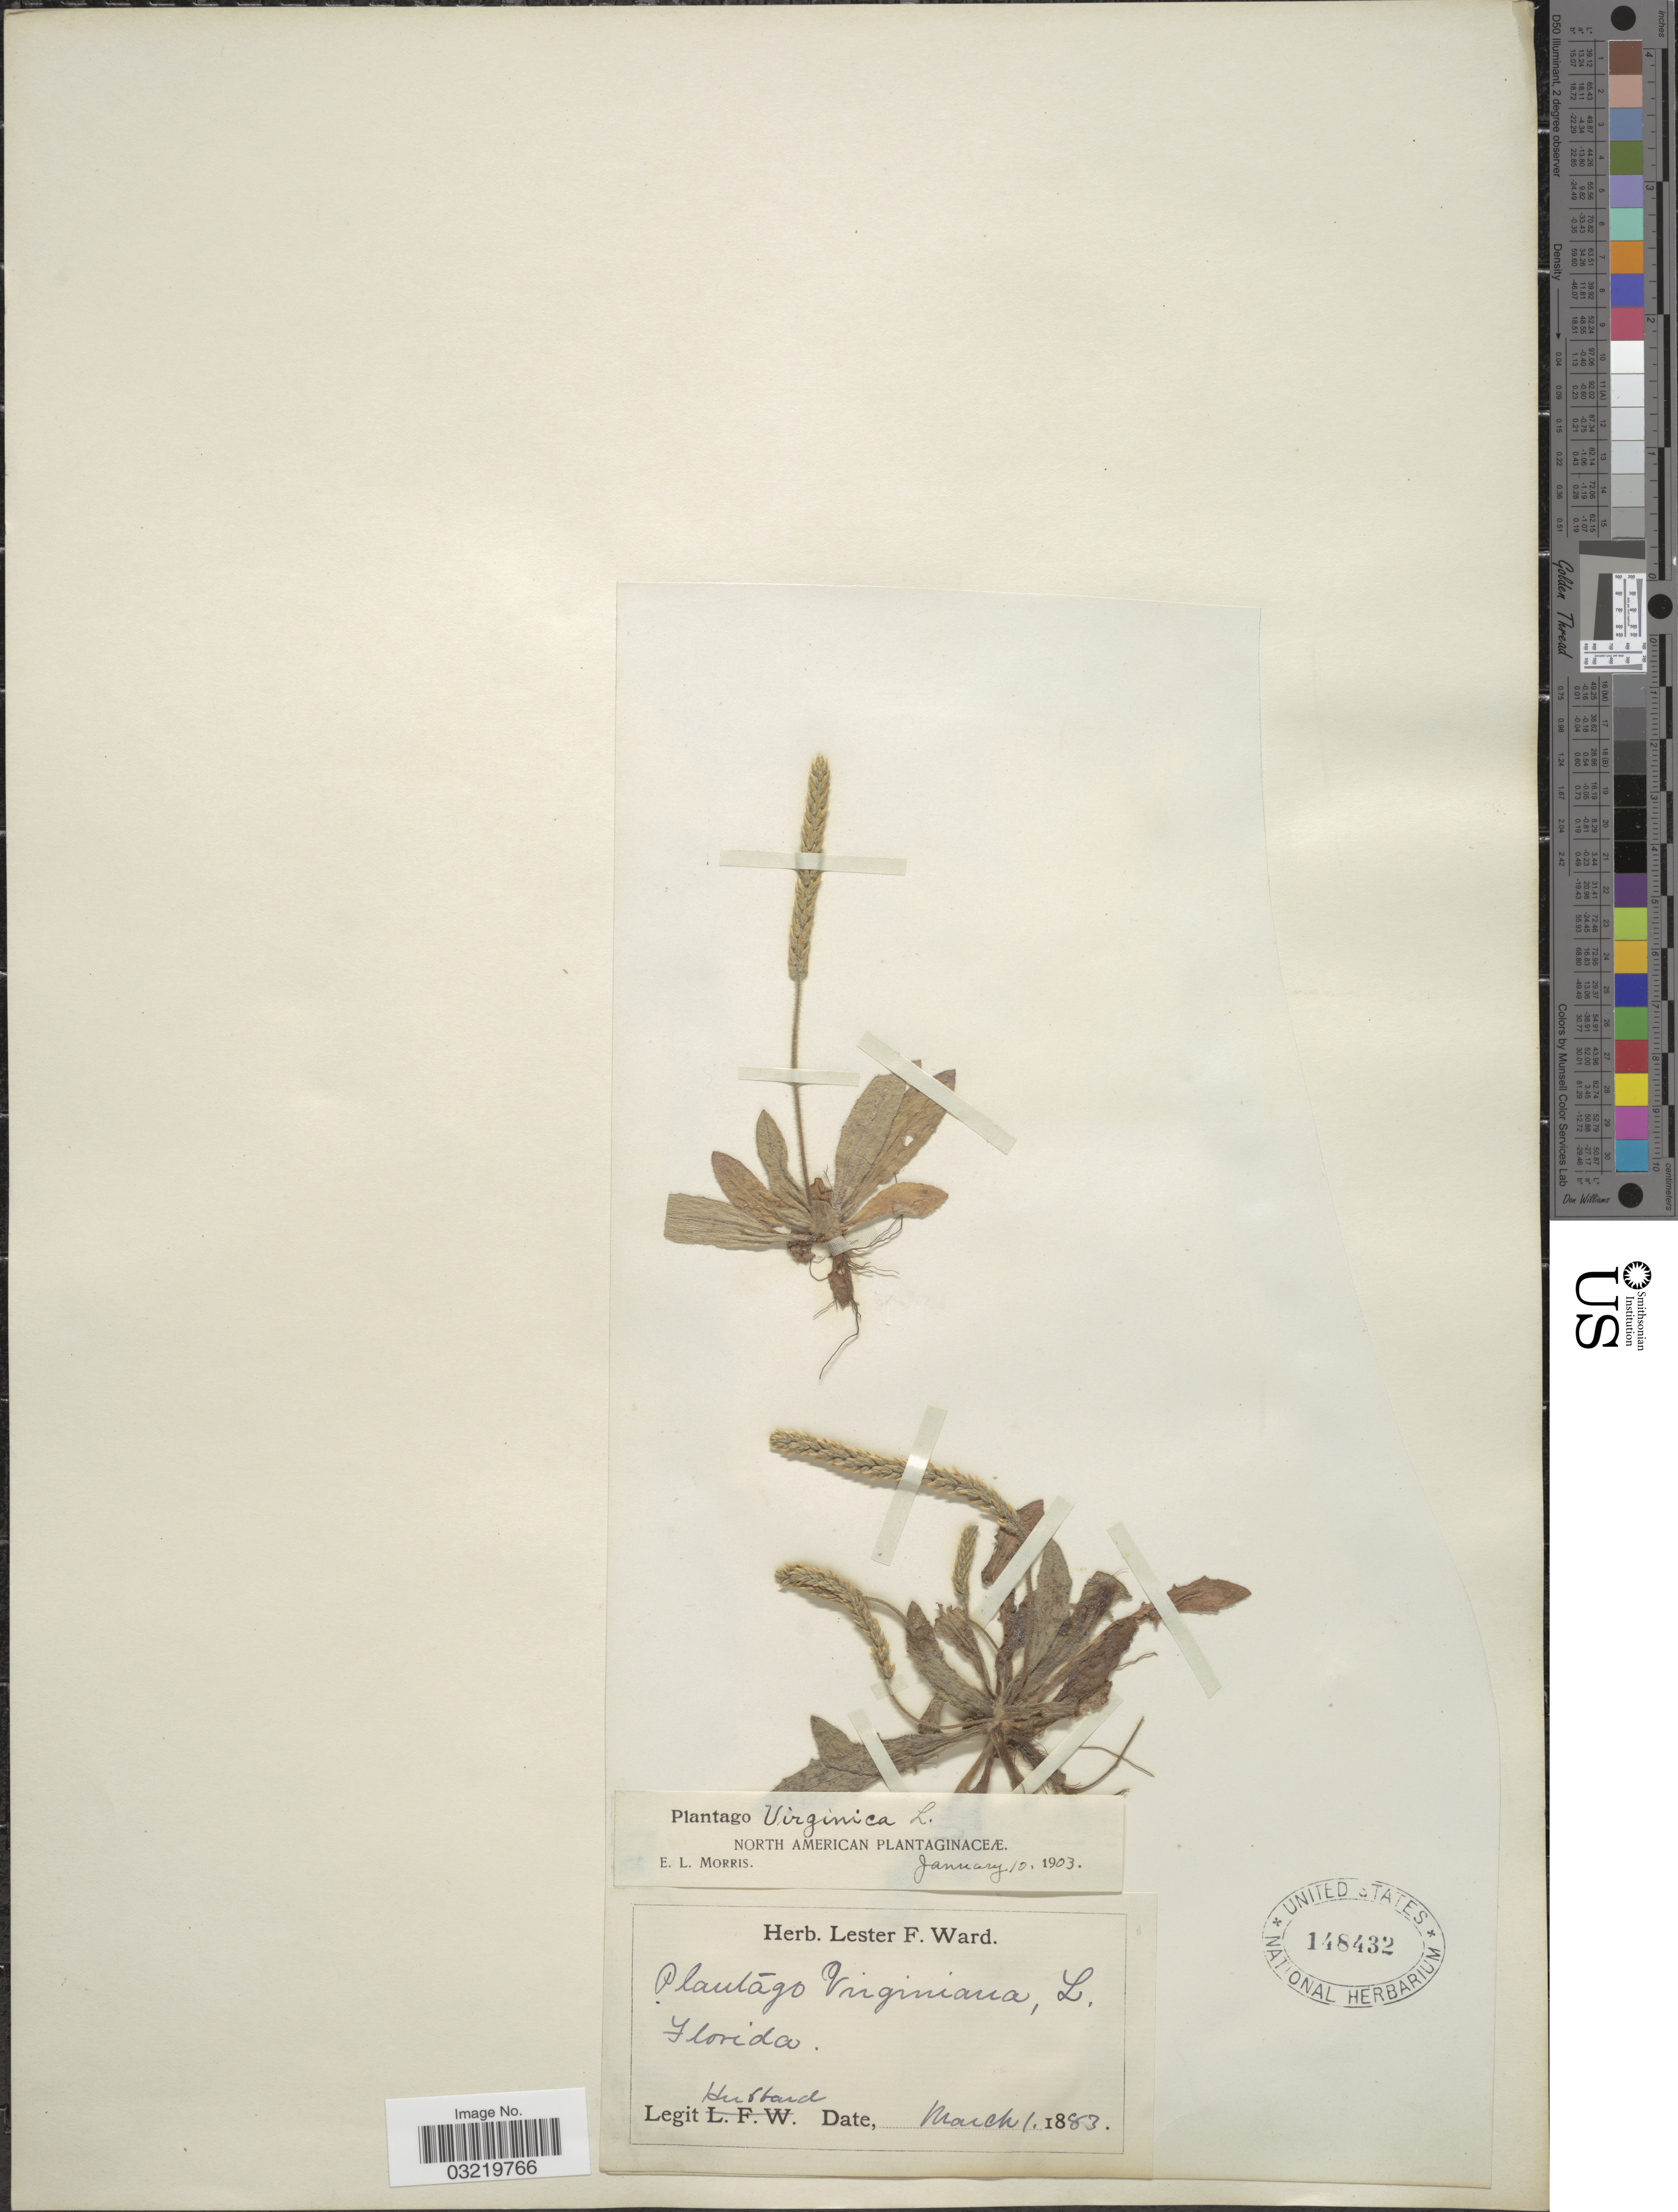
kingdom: Plantae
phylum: Tracheophyta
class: Magnoliopsida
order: Lamiales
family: Plantaginaceae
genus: Plantago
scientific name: Plantago virginica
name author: L.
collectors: Hubbard, --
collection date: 1883-03-01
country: United States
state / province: Florida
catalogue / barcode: US 148432